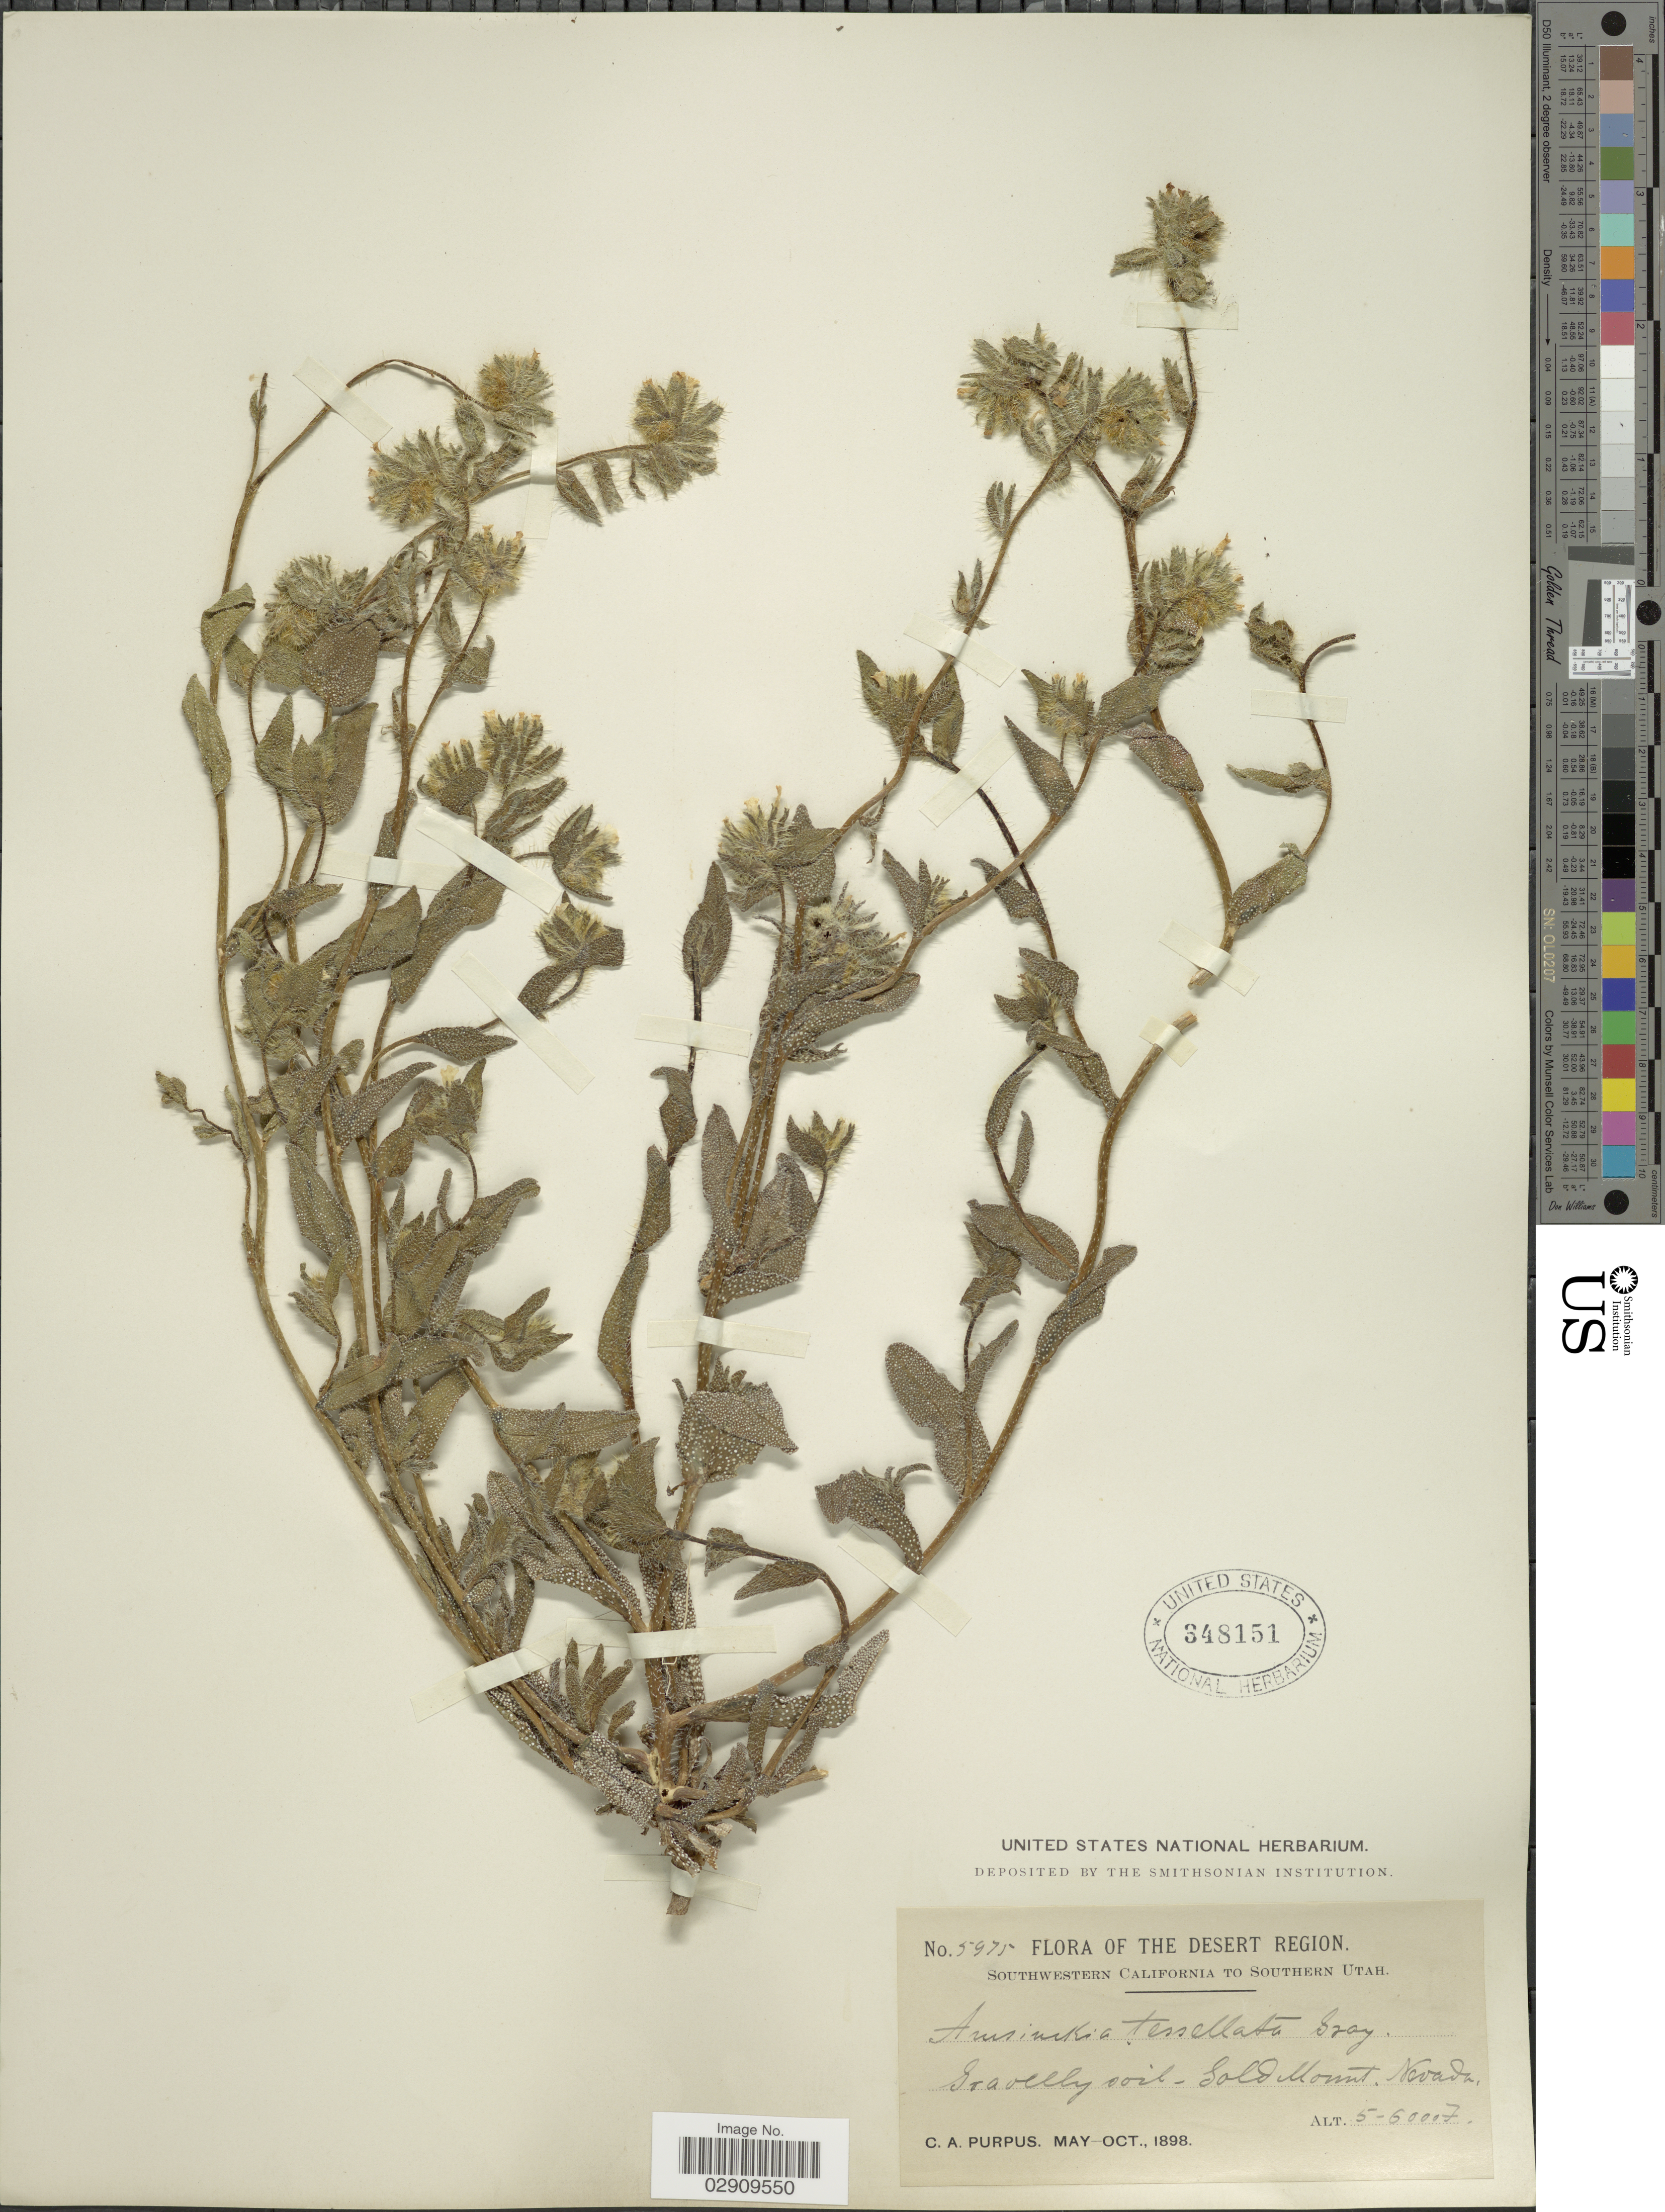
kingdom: Plantae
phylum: Tracheophyta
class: Magnoliopsida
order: Boraginales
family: Boraginaceae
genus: Amsinckia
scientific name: Amsinckia tessellata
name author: A. Gray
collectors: C. A. Purpus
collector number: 5975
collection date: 1898-05/1898-10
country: United States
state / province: Nevada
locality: The Desert Region. Gravelly soil- Gold Mount.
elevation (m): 1524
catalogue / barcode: US 348151